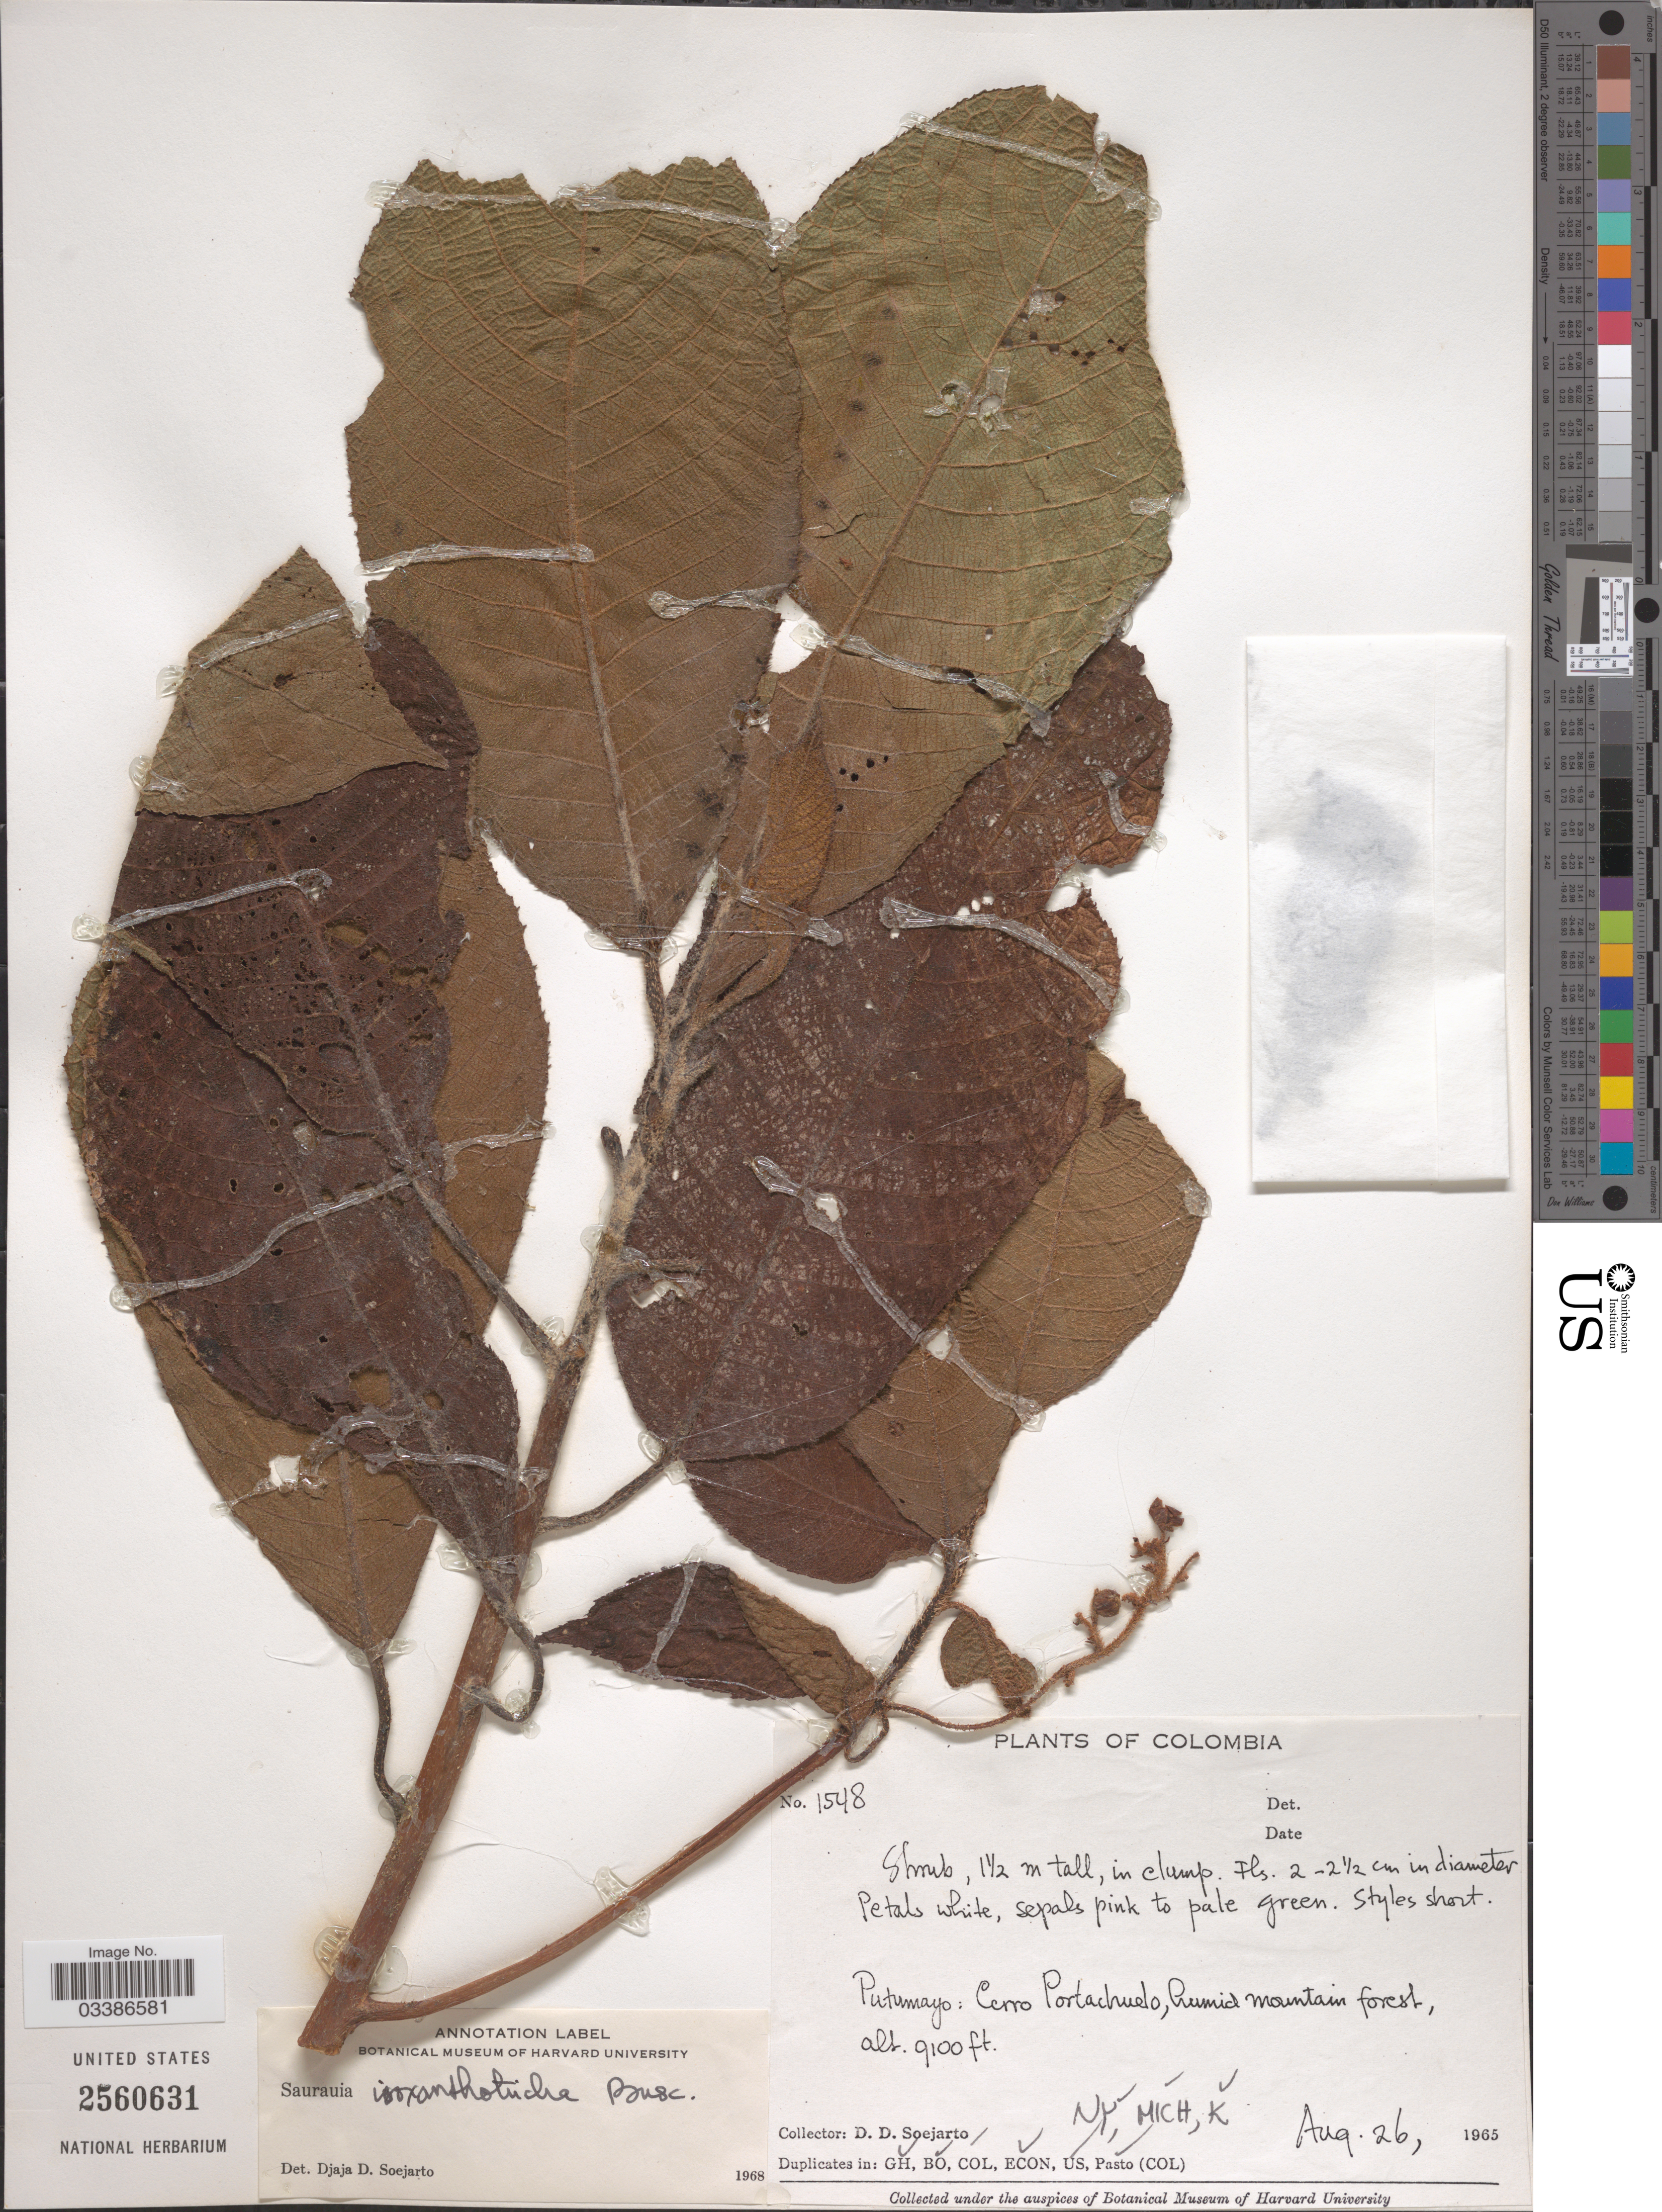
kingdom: Plantae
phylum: Tracheophyta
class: Magnoliopsida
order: Ericales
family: Actinidiaceae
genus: Saurauia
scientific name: Saurauia isoxanthotricha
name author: Buscal.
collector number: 1548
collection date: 1965-08-26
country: Colombia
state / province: Putumayo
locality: Cerro Portachuelo.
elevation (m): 2774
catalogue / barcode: US 2560631